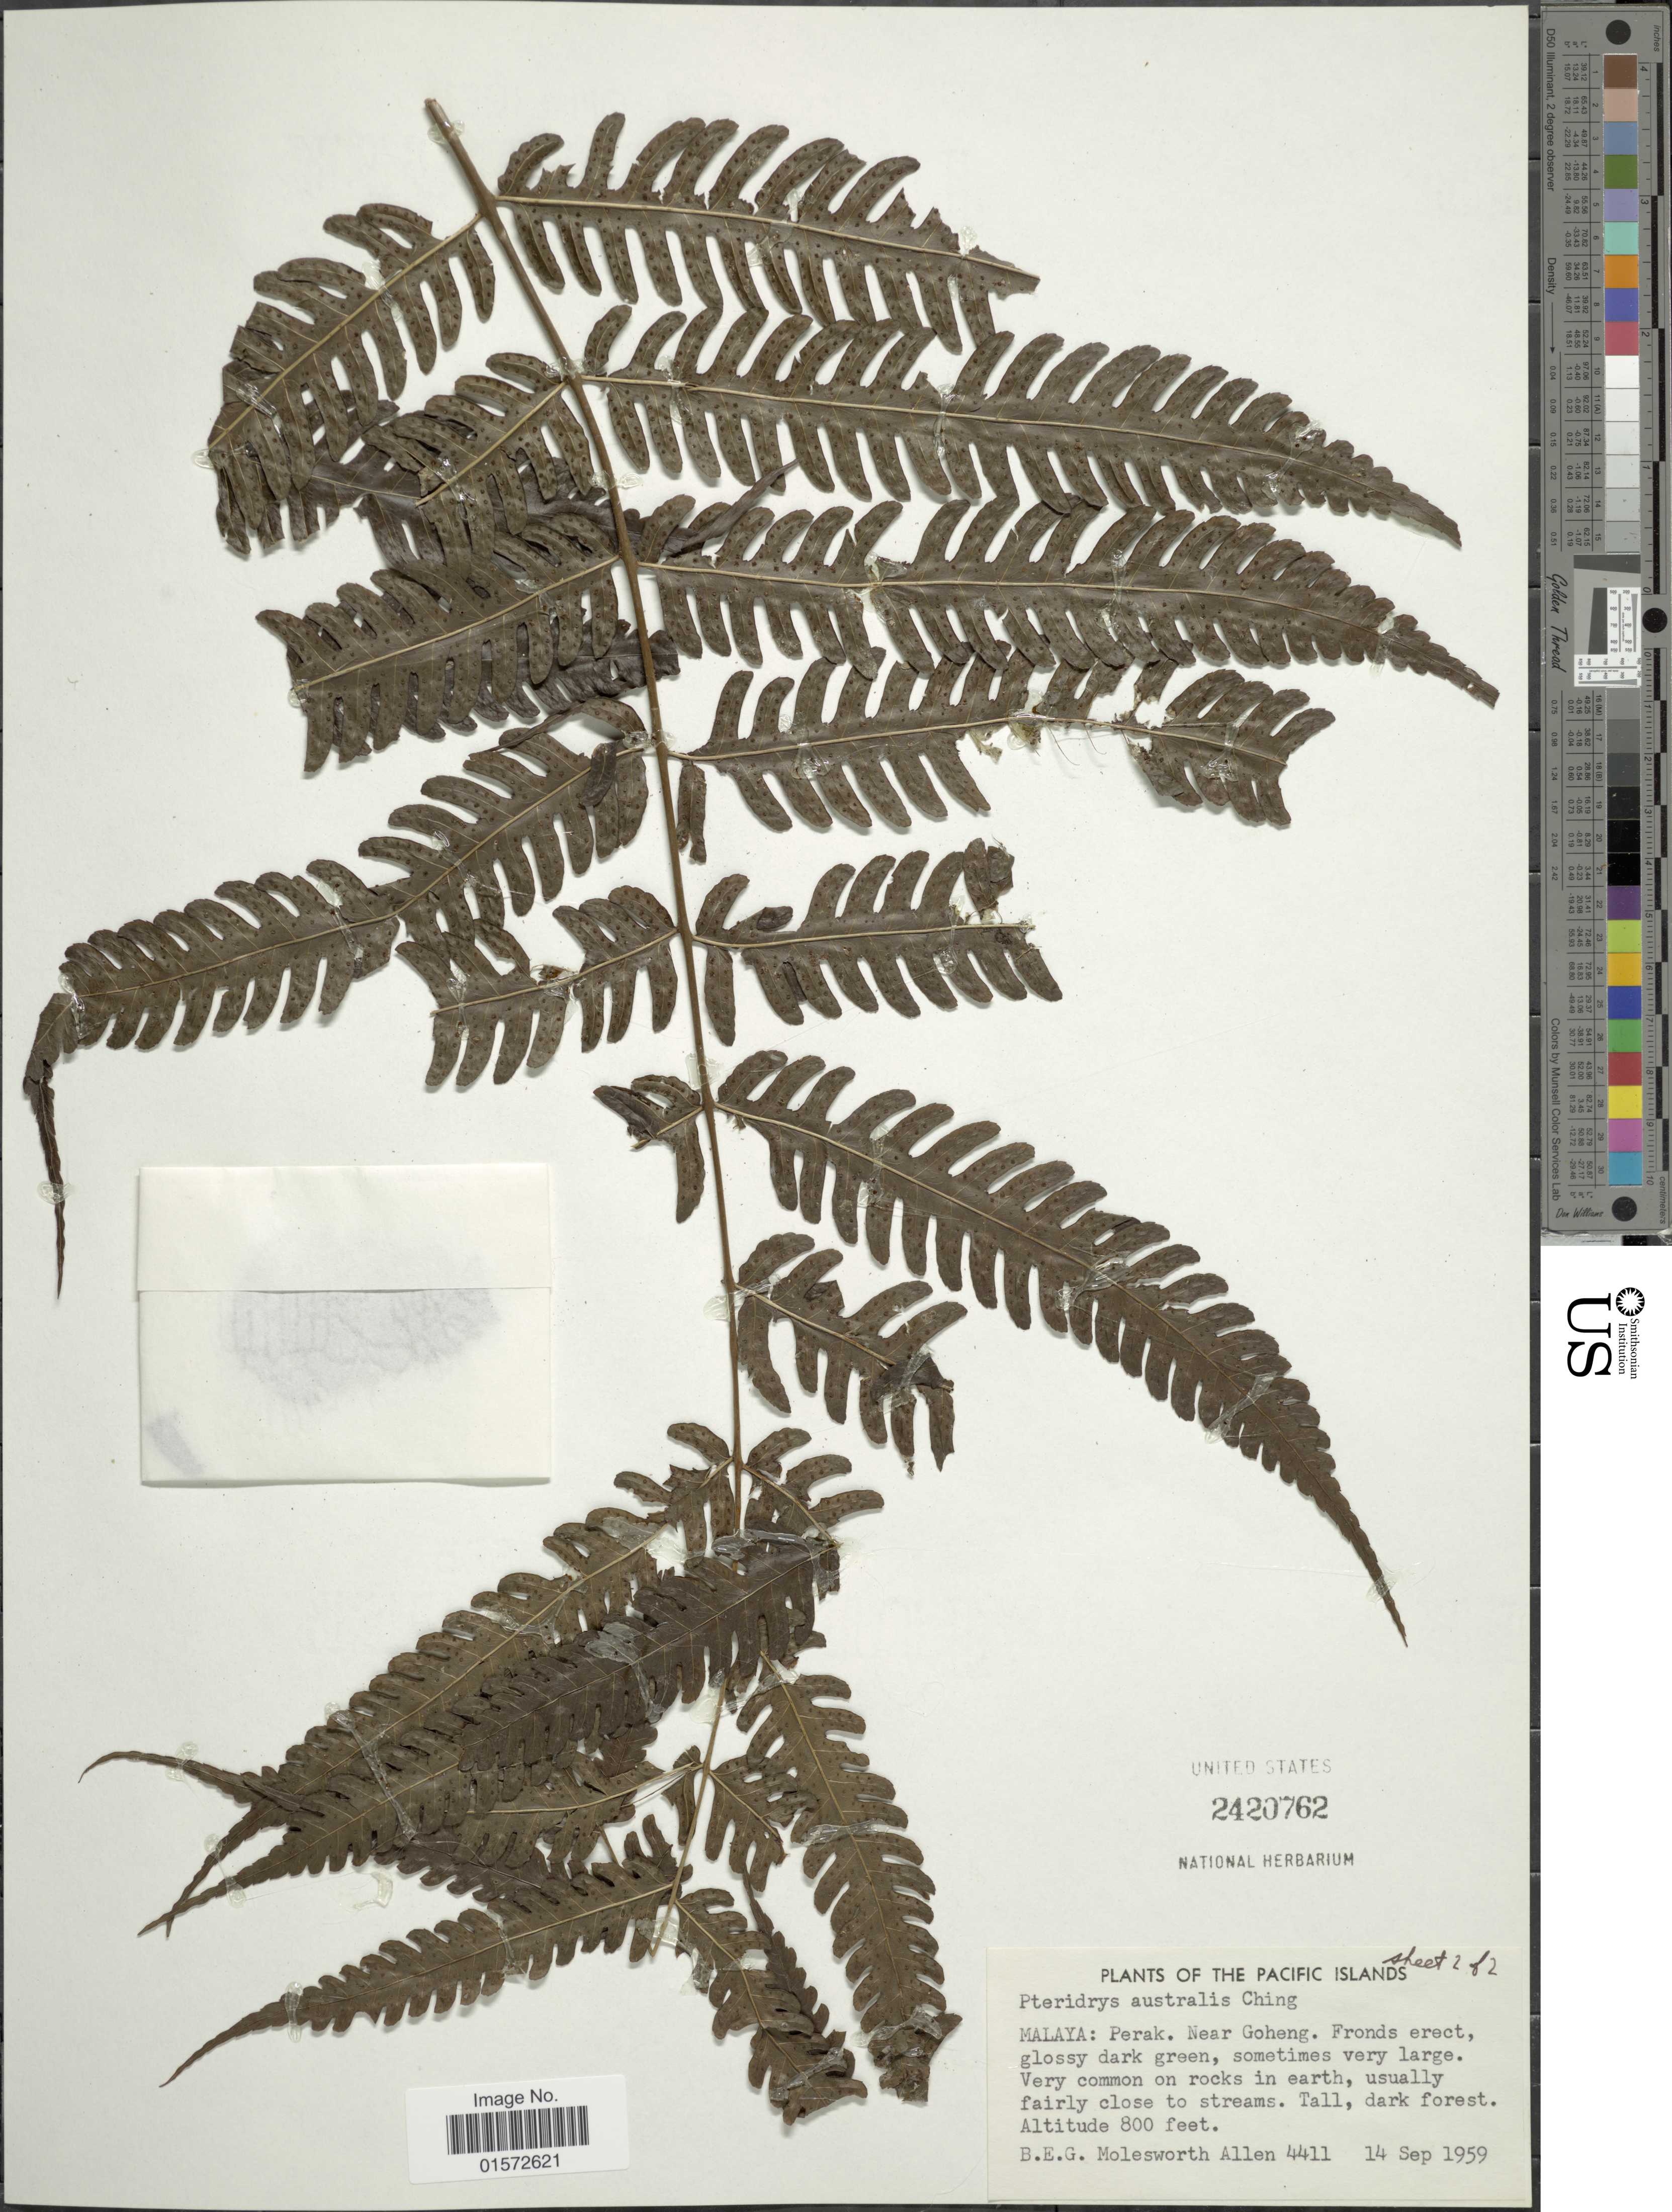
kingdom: Plantae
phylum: Tracheophyta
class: Polypodiopsida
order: Polypodiales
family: Tectariaceae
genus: Pteridrys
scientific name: Pteridrys australis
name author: Ching ex C. Chr. & Ching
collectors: B. E. G. Molesworth-Allen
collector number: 4411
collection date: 1959-09-14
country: Malaysia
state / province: Perak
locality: Malaya: Perak, Near Goheng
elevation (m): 244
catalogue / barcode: US 2420762